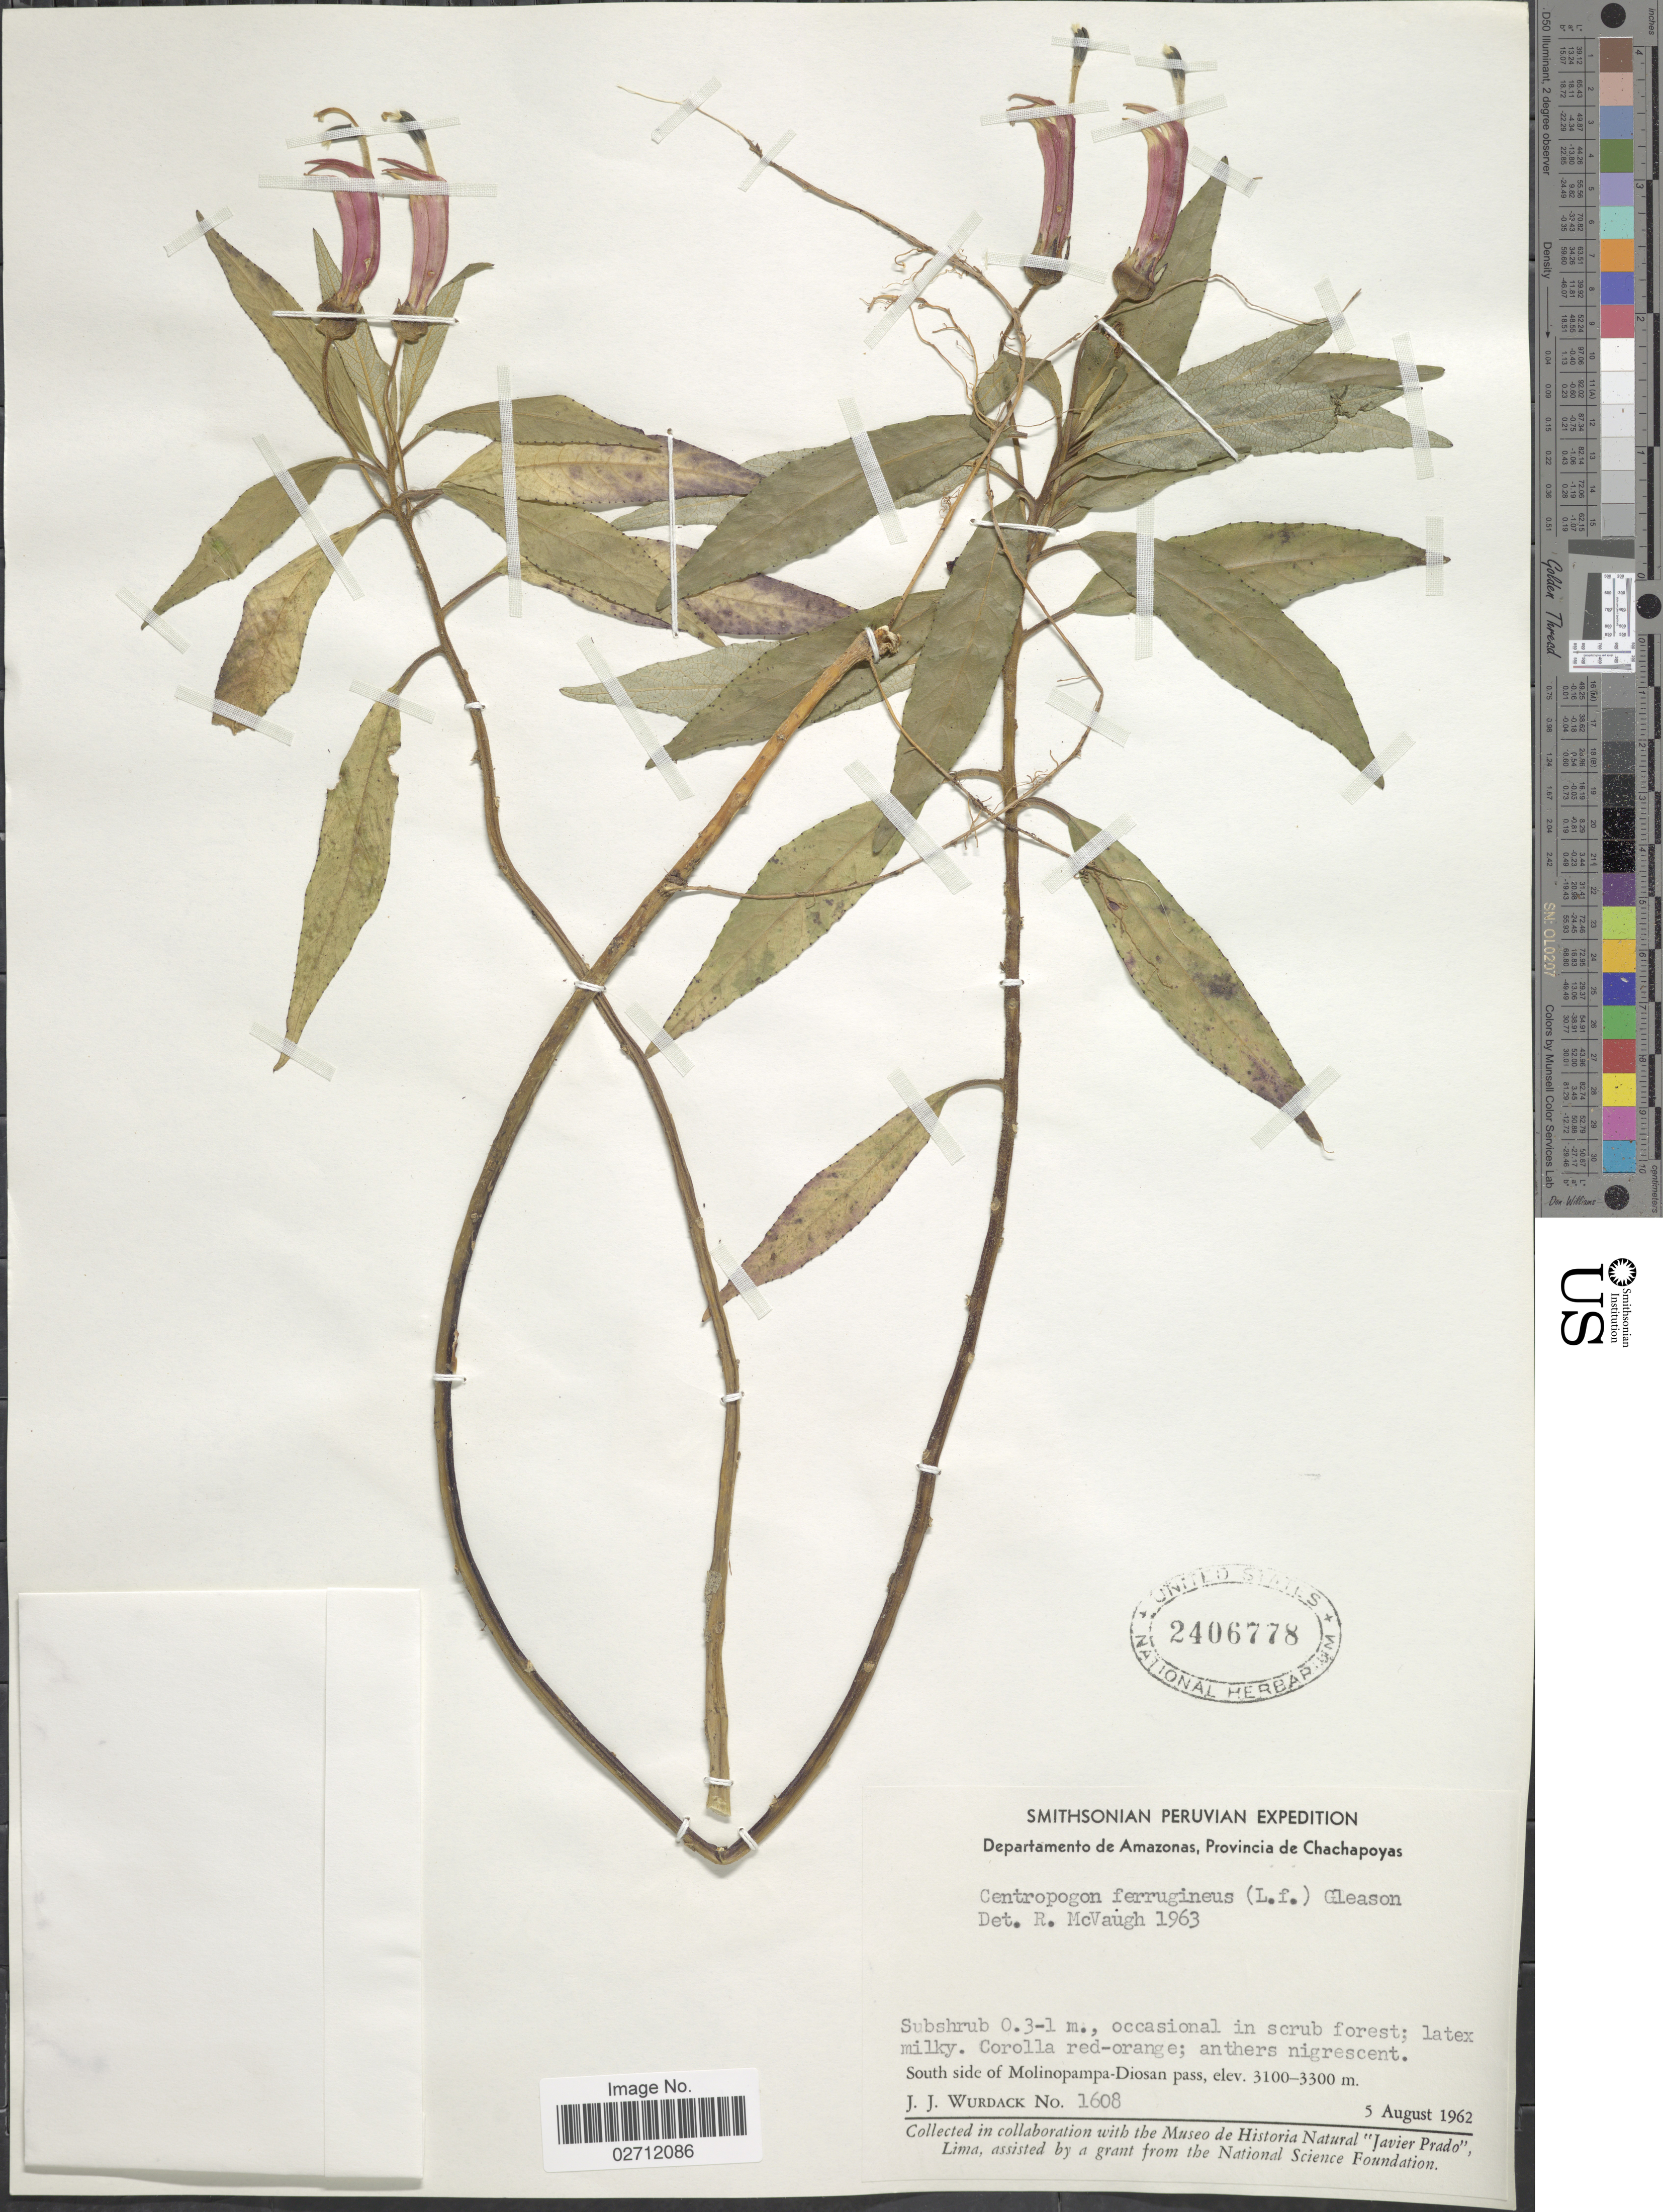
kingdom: Plantae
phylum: Tracheophyta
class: Magnoliopsida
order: Asterales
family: Campanulaceae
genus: Centropogon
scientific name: Centropogon ferrugineus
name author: (L. f.) Gleason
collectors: J. J. Wurdack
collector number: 1608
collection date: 1962-08-05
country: Peru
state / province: Amazonas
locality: Province de Chachapoyas, south side of Molinopampa-Diosan.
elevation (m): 3100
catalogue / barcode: US 2406778